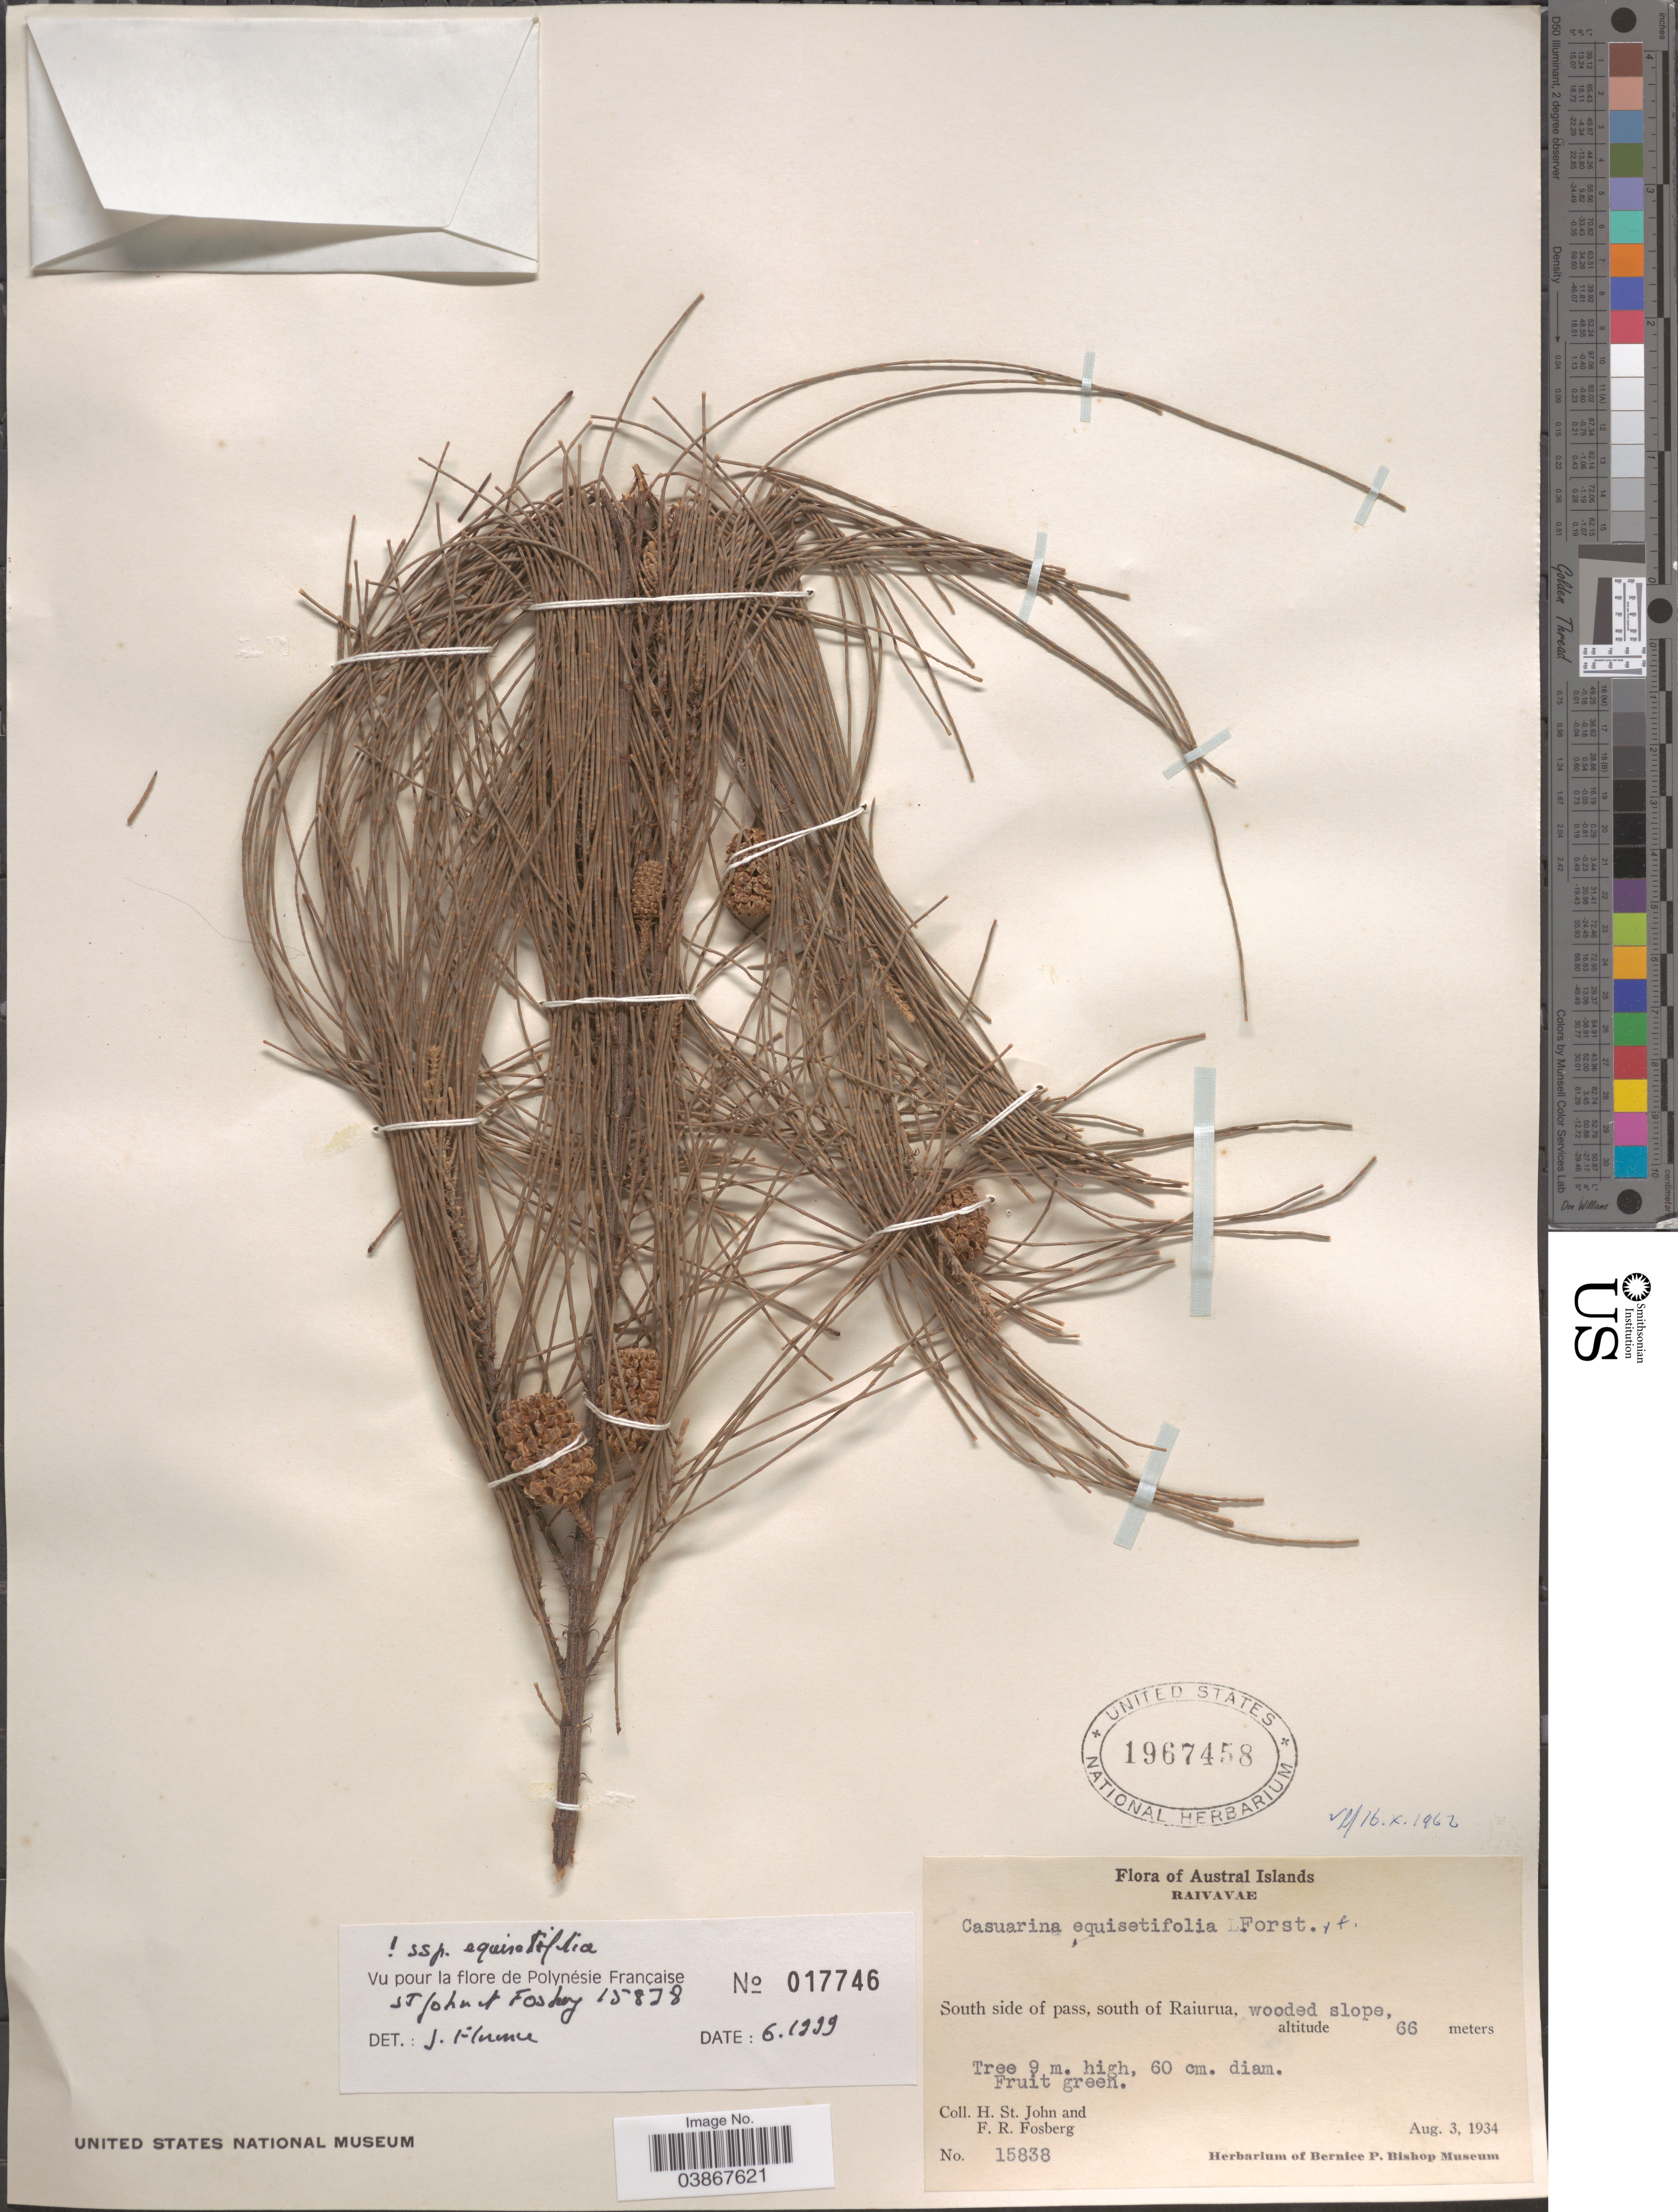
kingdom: Plantae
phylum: Tracheophyta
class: Magnoliopsida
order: Fagales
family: Casuarinaceae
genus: Casuarina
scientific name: Casuarina equisetifolia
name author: L.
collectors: H. St. John & F. R. Fosberg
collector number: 15838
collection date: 1934-08-03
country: French Polynesia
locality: Austral Islands. Raivavae. South side of pass, south of Raiurua, wooded slope.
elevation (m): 66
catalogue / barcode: US 1967458